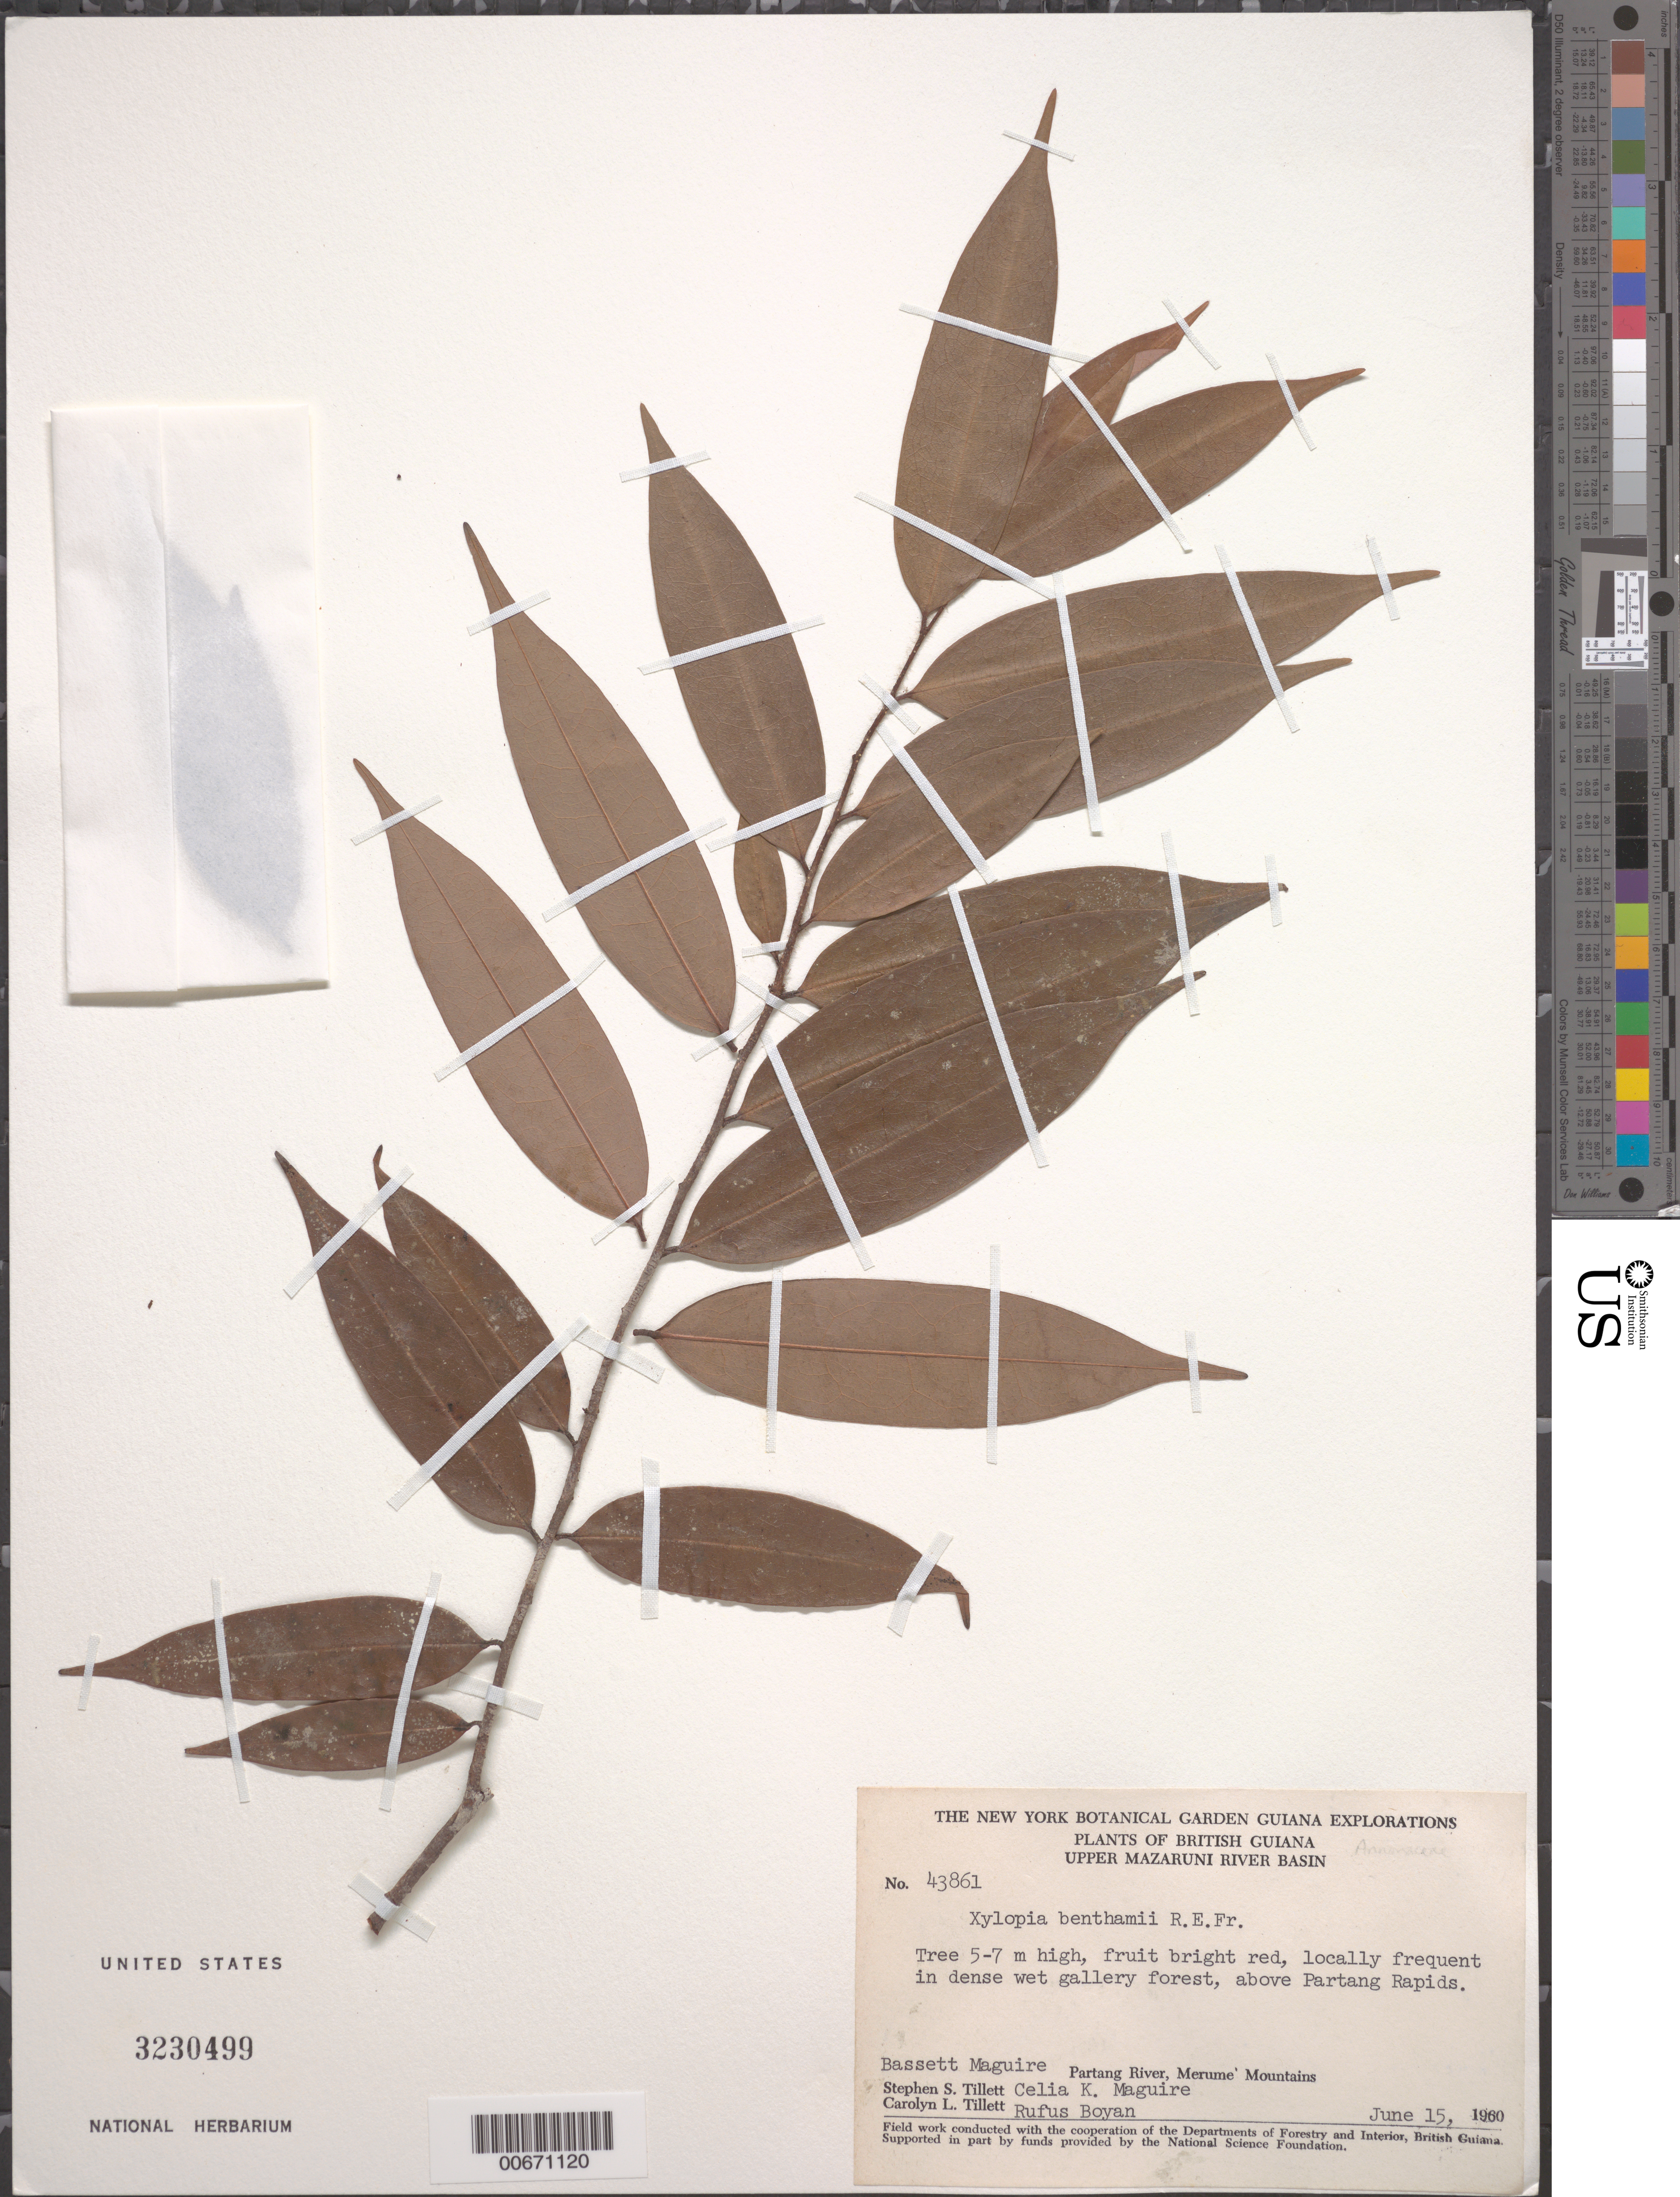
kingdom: Plantae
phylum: Tracheophyta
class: Magnoliopsida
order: Magnoliales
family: Annonaceae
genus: Xylopia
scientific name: Xylopia benthamii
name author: R.E. Fr.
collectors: B. Maguire, S. S. Tillett & C. L. Tillett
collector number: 43861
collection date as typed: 15-Jun-60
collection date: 1960-06-15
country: Guyana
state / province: Cuyuni-Mazaruni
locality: Merume Mts., above Partang River rapids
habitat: Dense wet gallery forest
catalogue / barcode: US 3230499